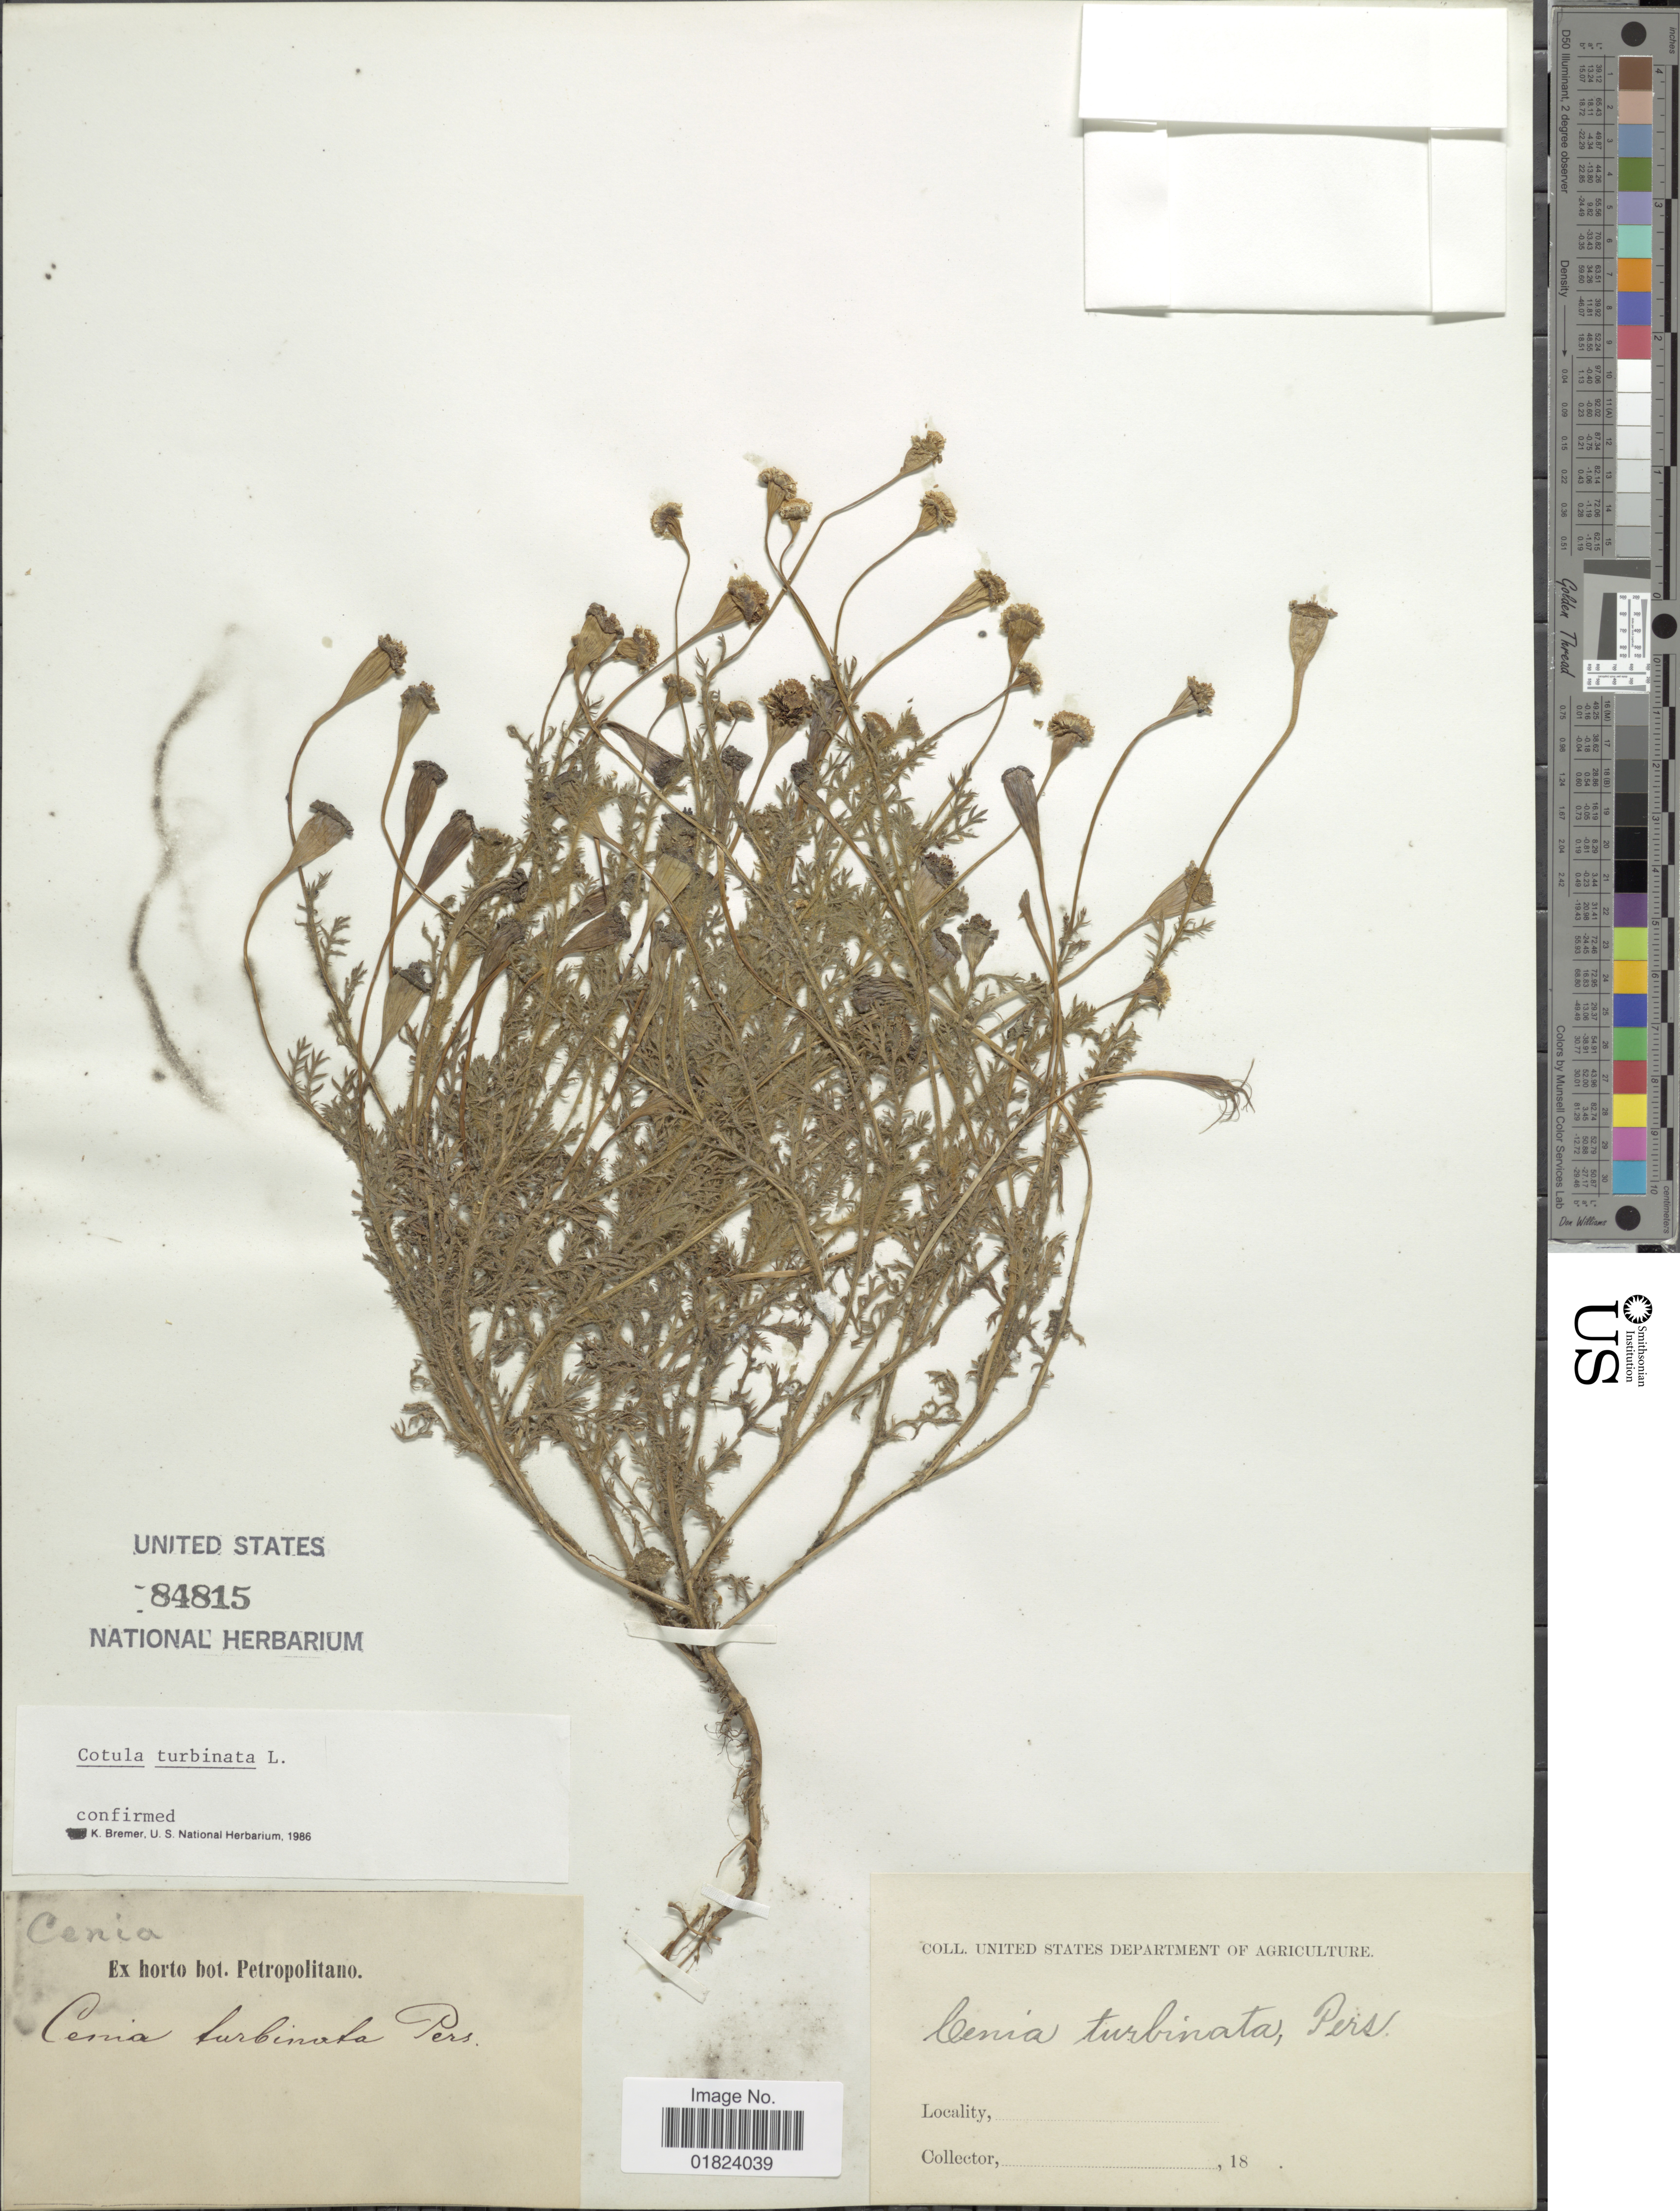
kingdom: Plantae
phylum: Tracheophyta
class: Magnoliopsida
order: Asterales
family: Asteraceae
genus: Cotula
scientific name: Cotula turbinata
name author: L.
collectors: ex Horto Bot. Petropolitano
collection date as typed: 18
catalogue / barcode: US 84815